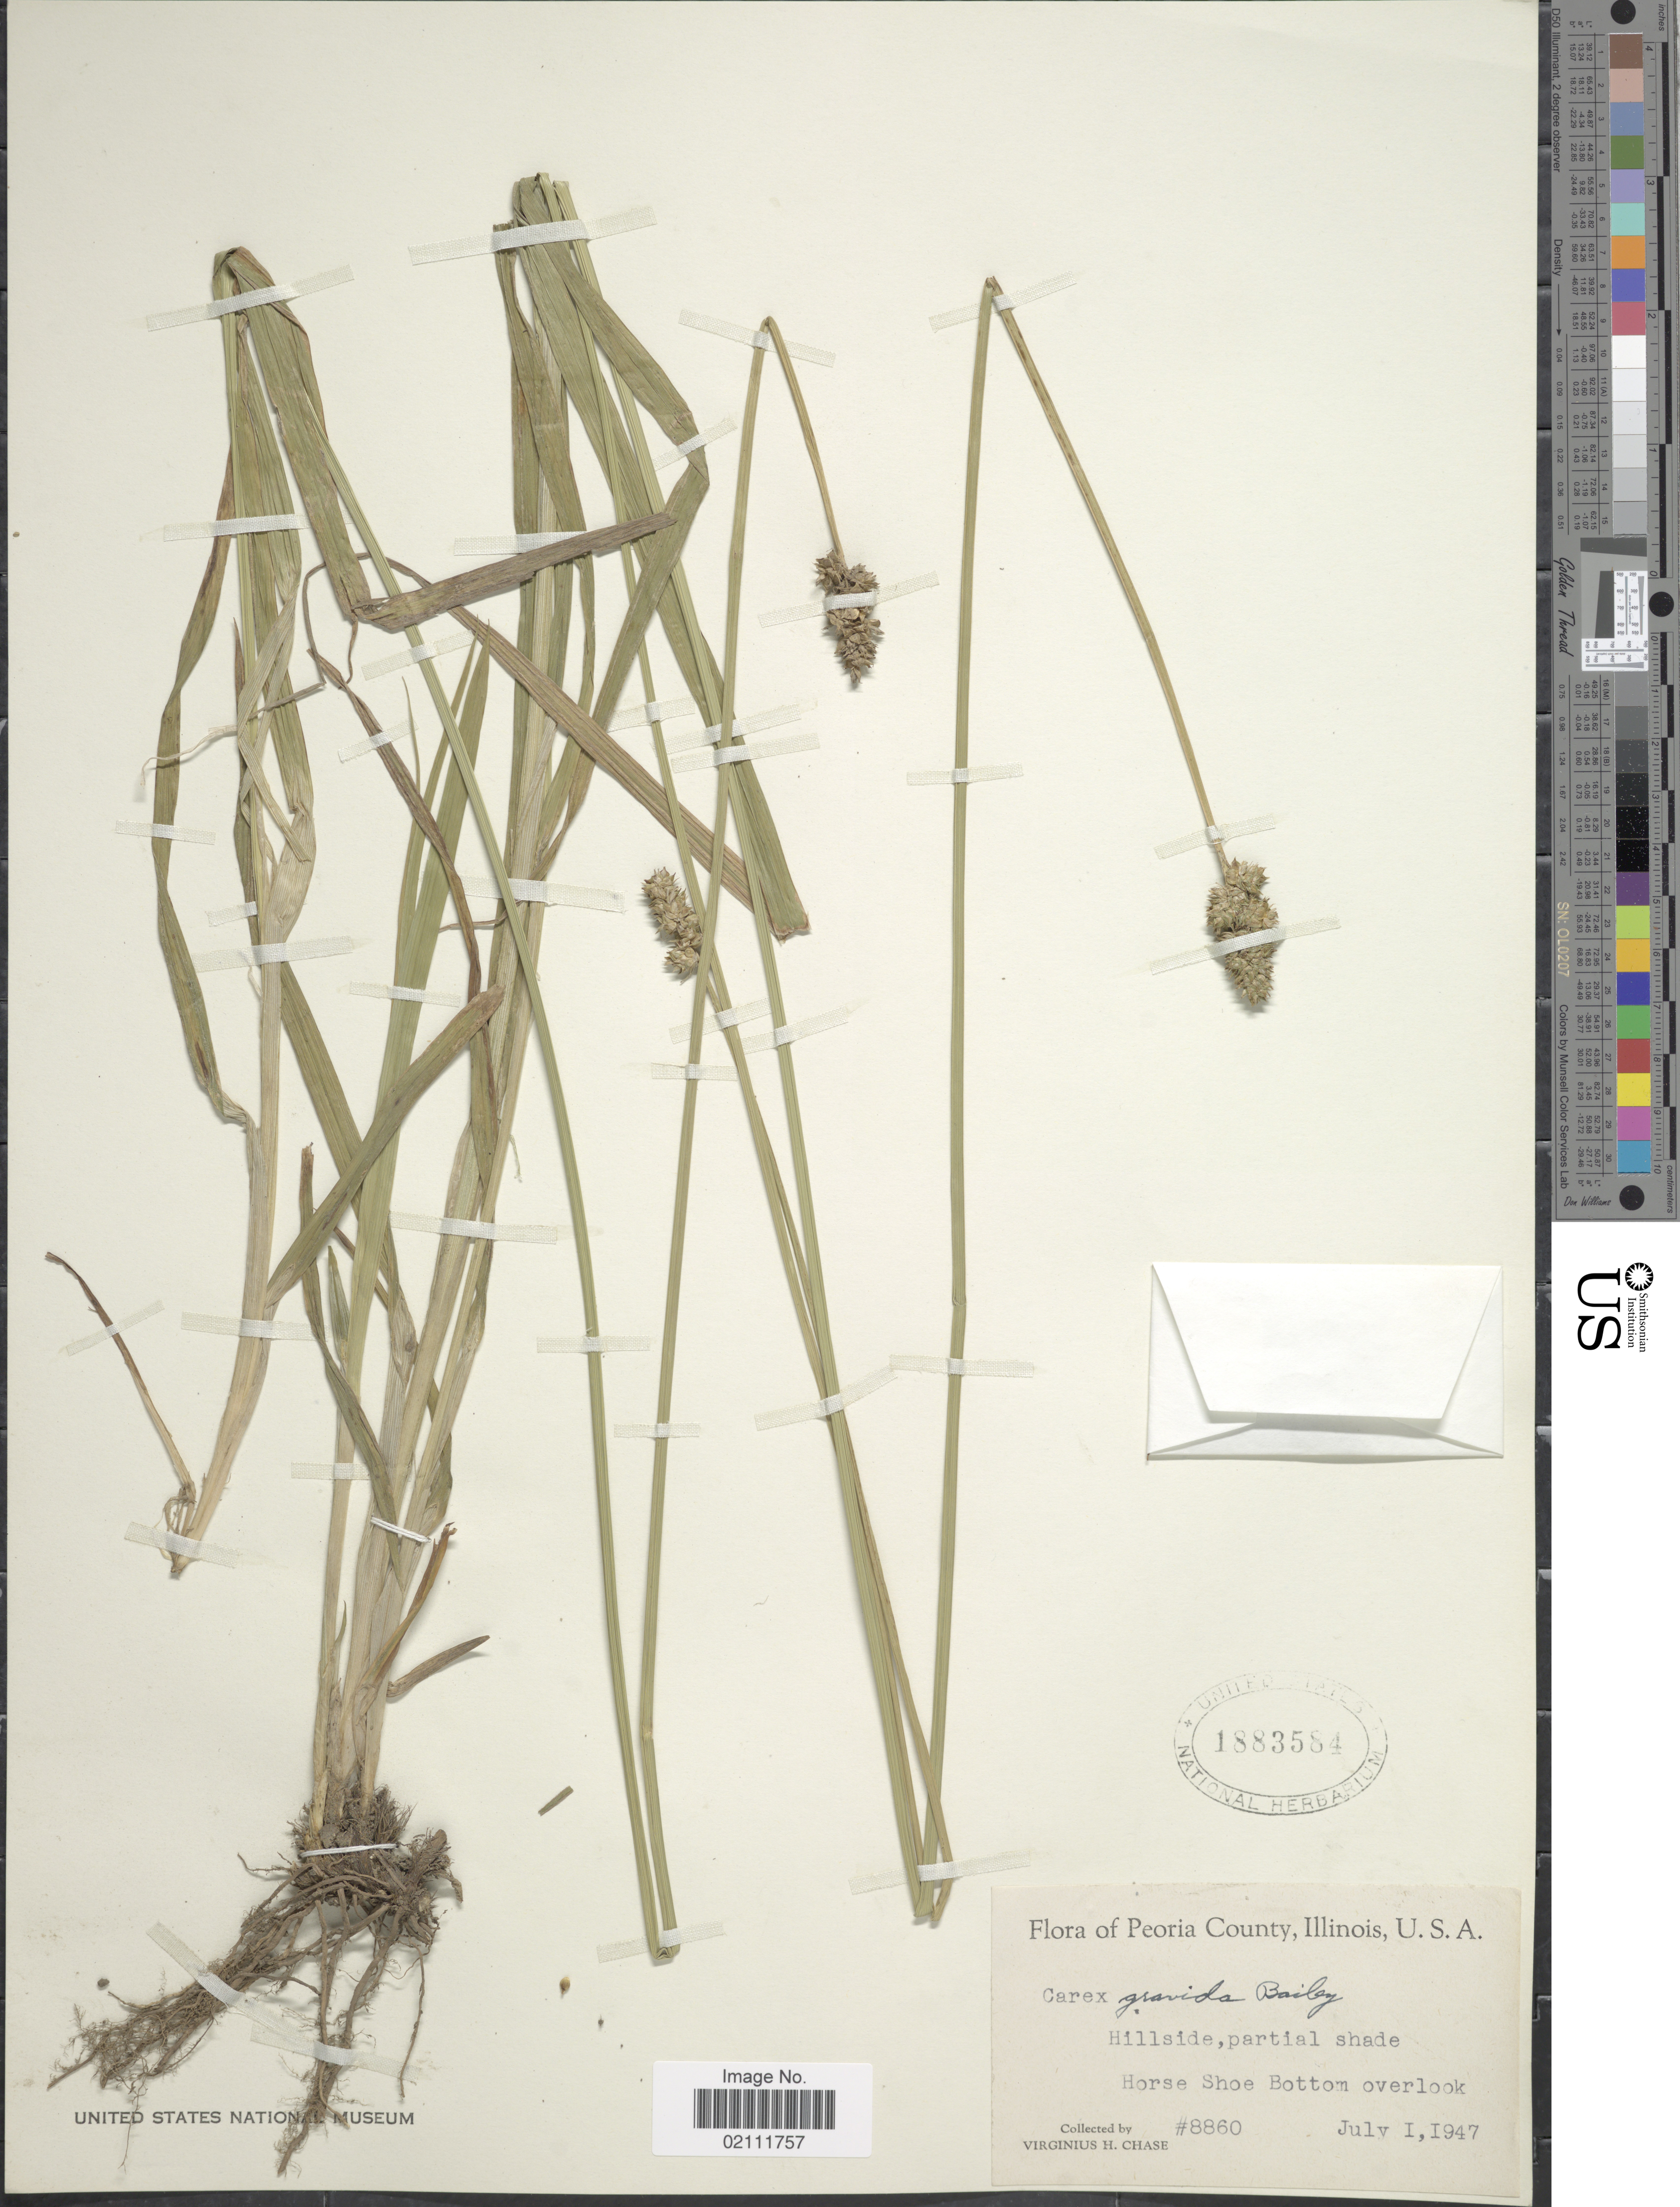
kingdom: Plantae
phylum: Tracheophyta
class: Liliopsida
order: Poales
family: Cyperaceae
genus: Carex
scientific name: Carex gravida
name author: L.H. Bailey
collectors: V. H. Chase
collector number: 8860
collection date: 1947-07-01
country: United States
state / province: Illinois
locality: Peoria County, Hillside, partial shade, Horse shoe Bottom overlook.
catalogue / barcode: US 1883584